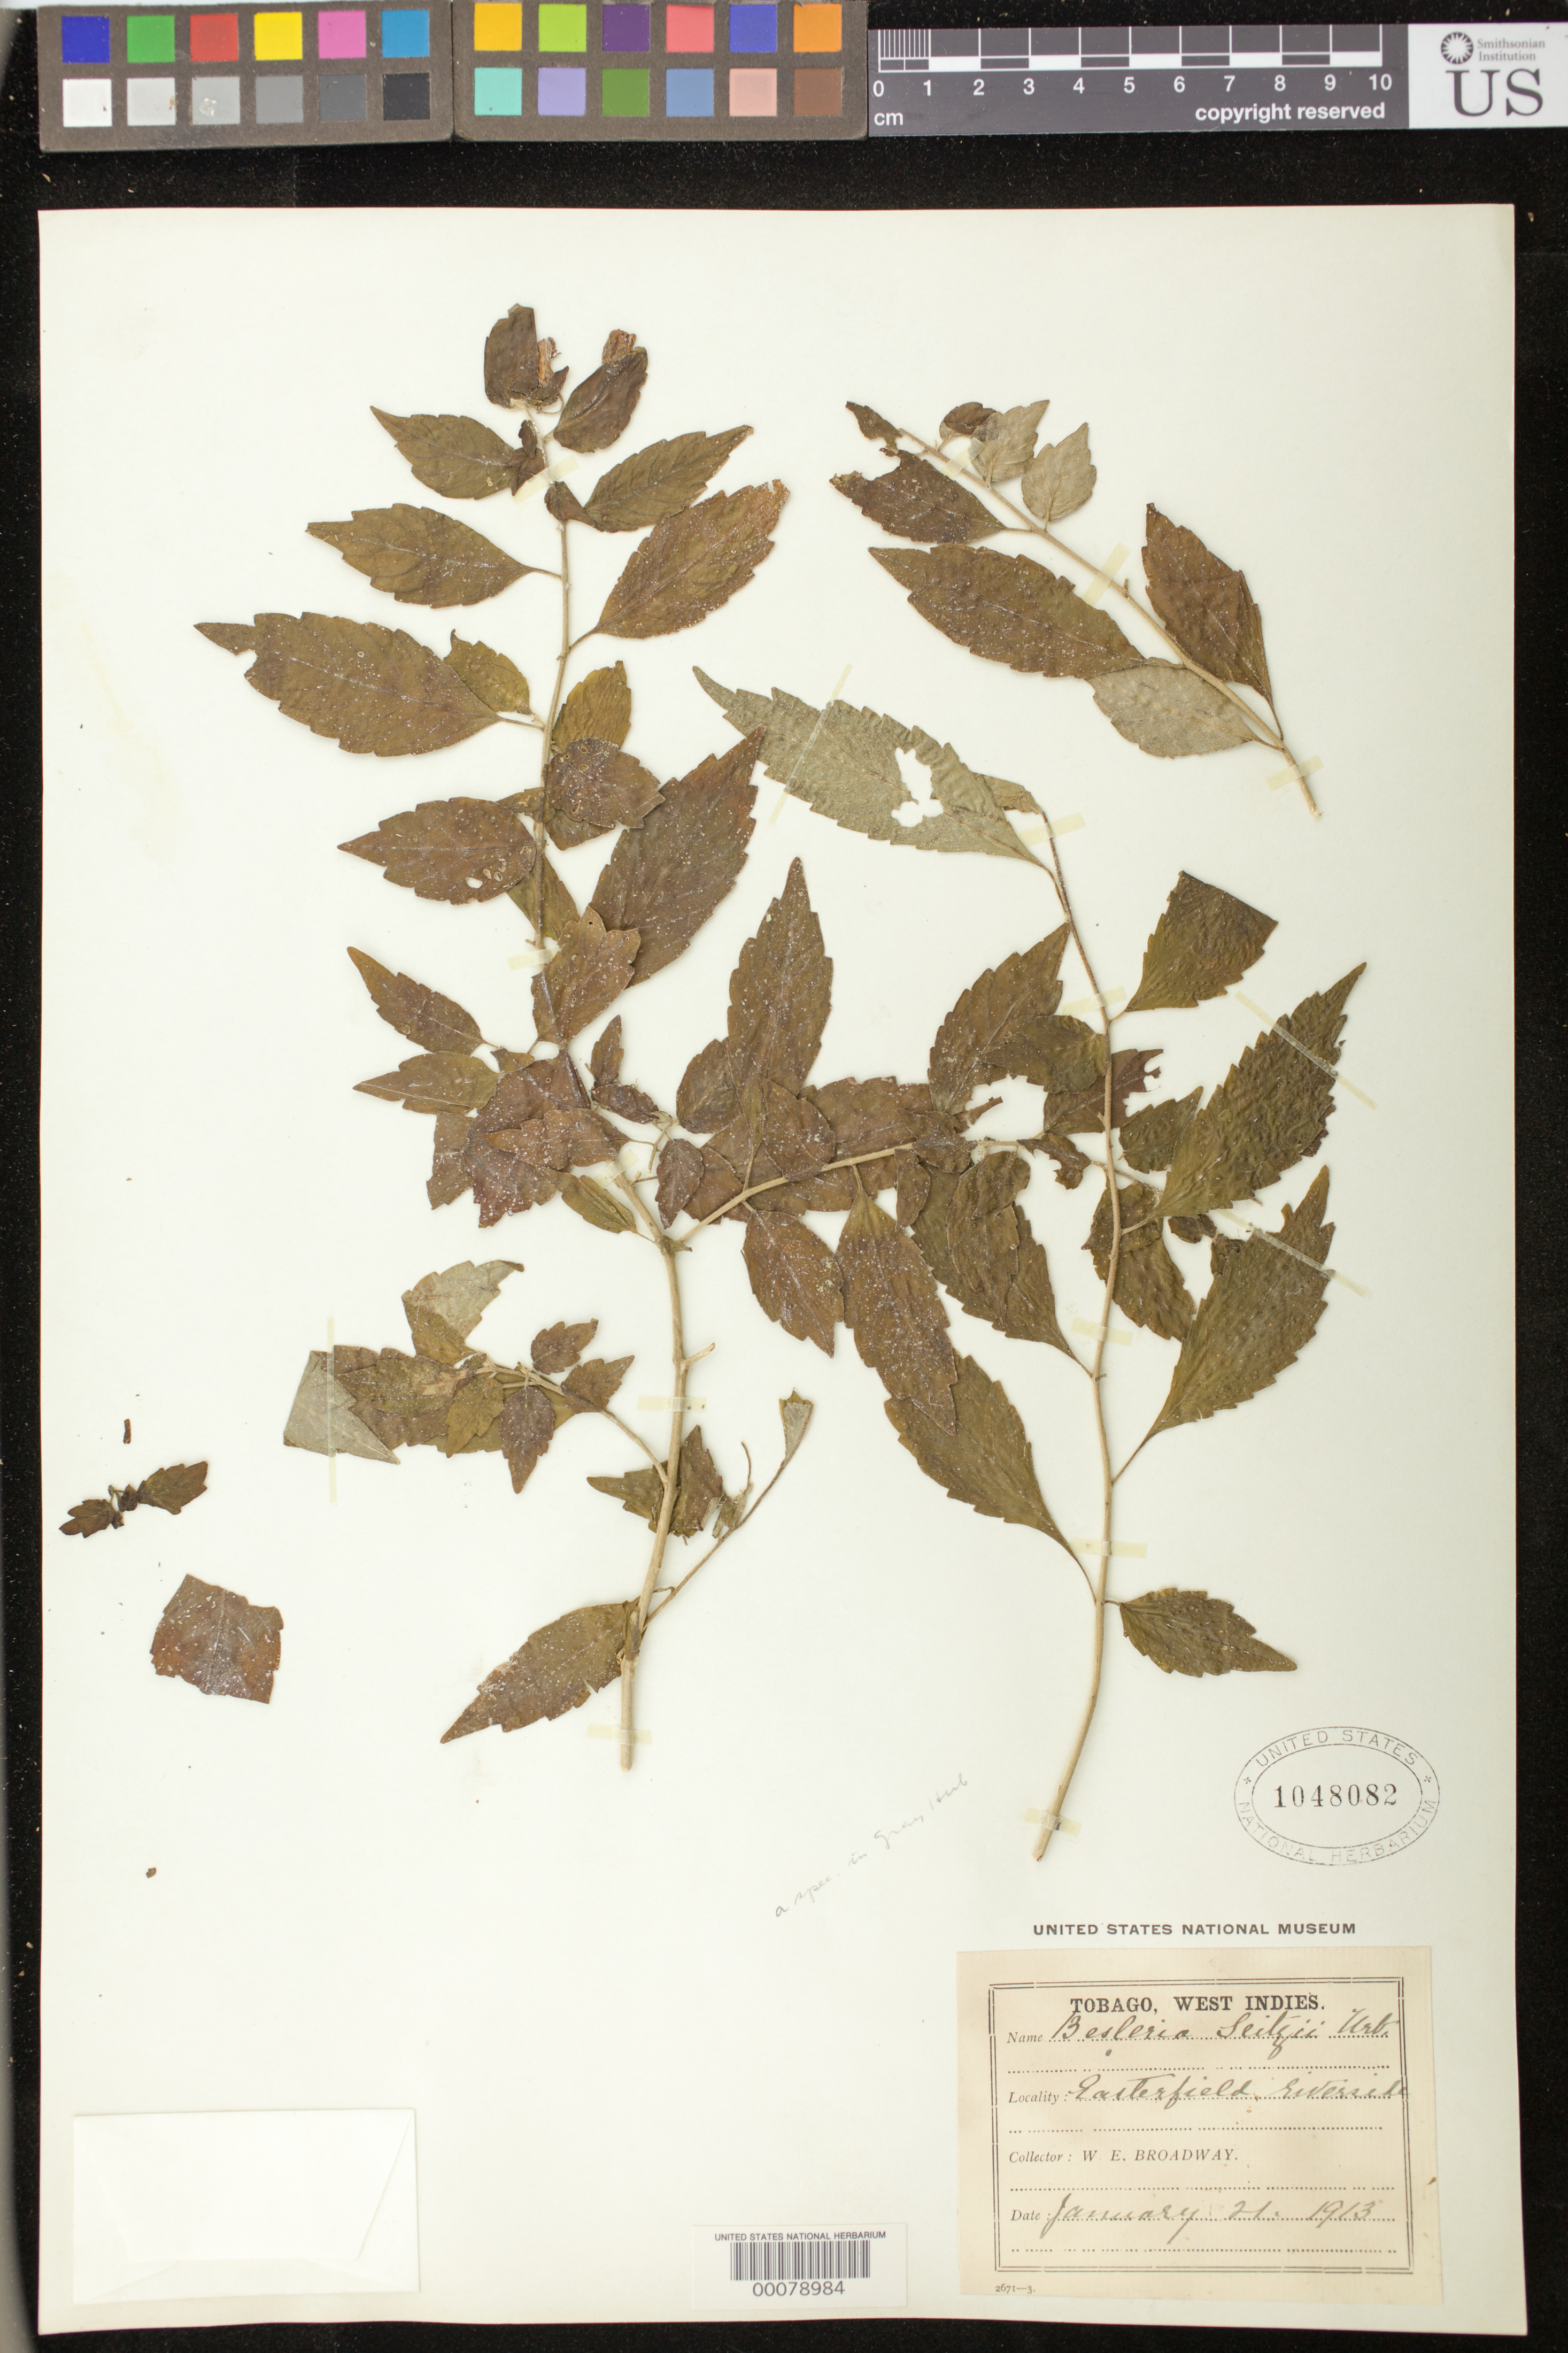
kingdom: Plantae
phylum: Tracheophyta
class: Magnoliopsida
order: Lamiales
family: Gesneriaceae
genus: Besleria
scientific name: Besleria seitzii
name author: Krug & Urb.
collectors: W. E. Broadway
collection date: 1913-01-21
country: Trinidad and Tobago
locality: Easterfield Riverside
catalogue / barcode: US 1048082